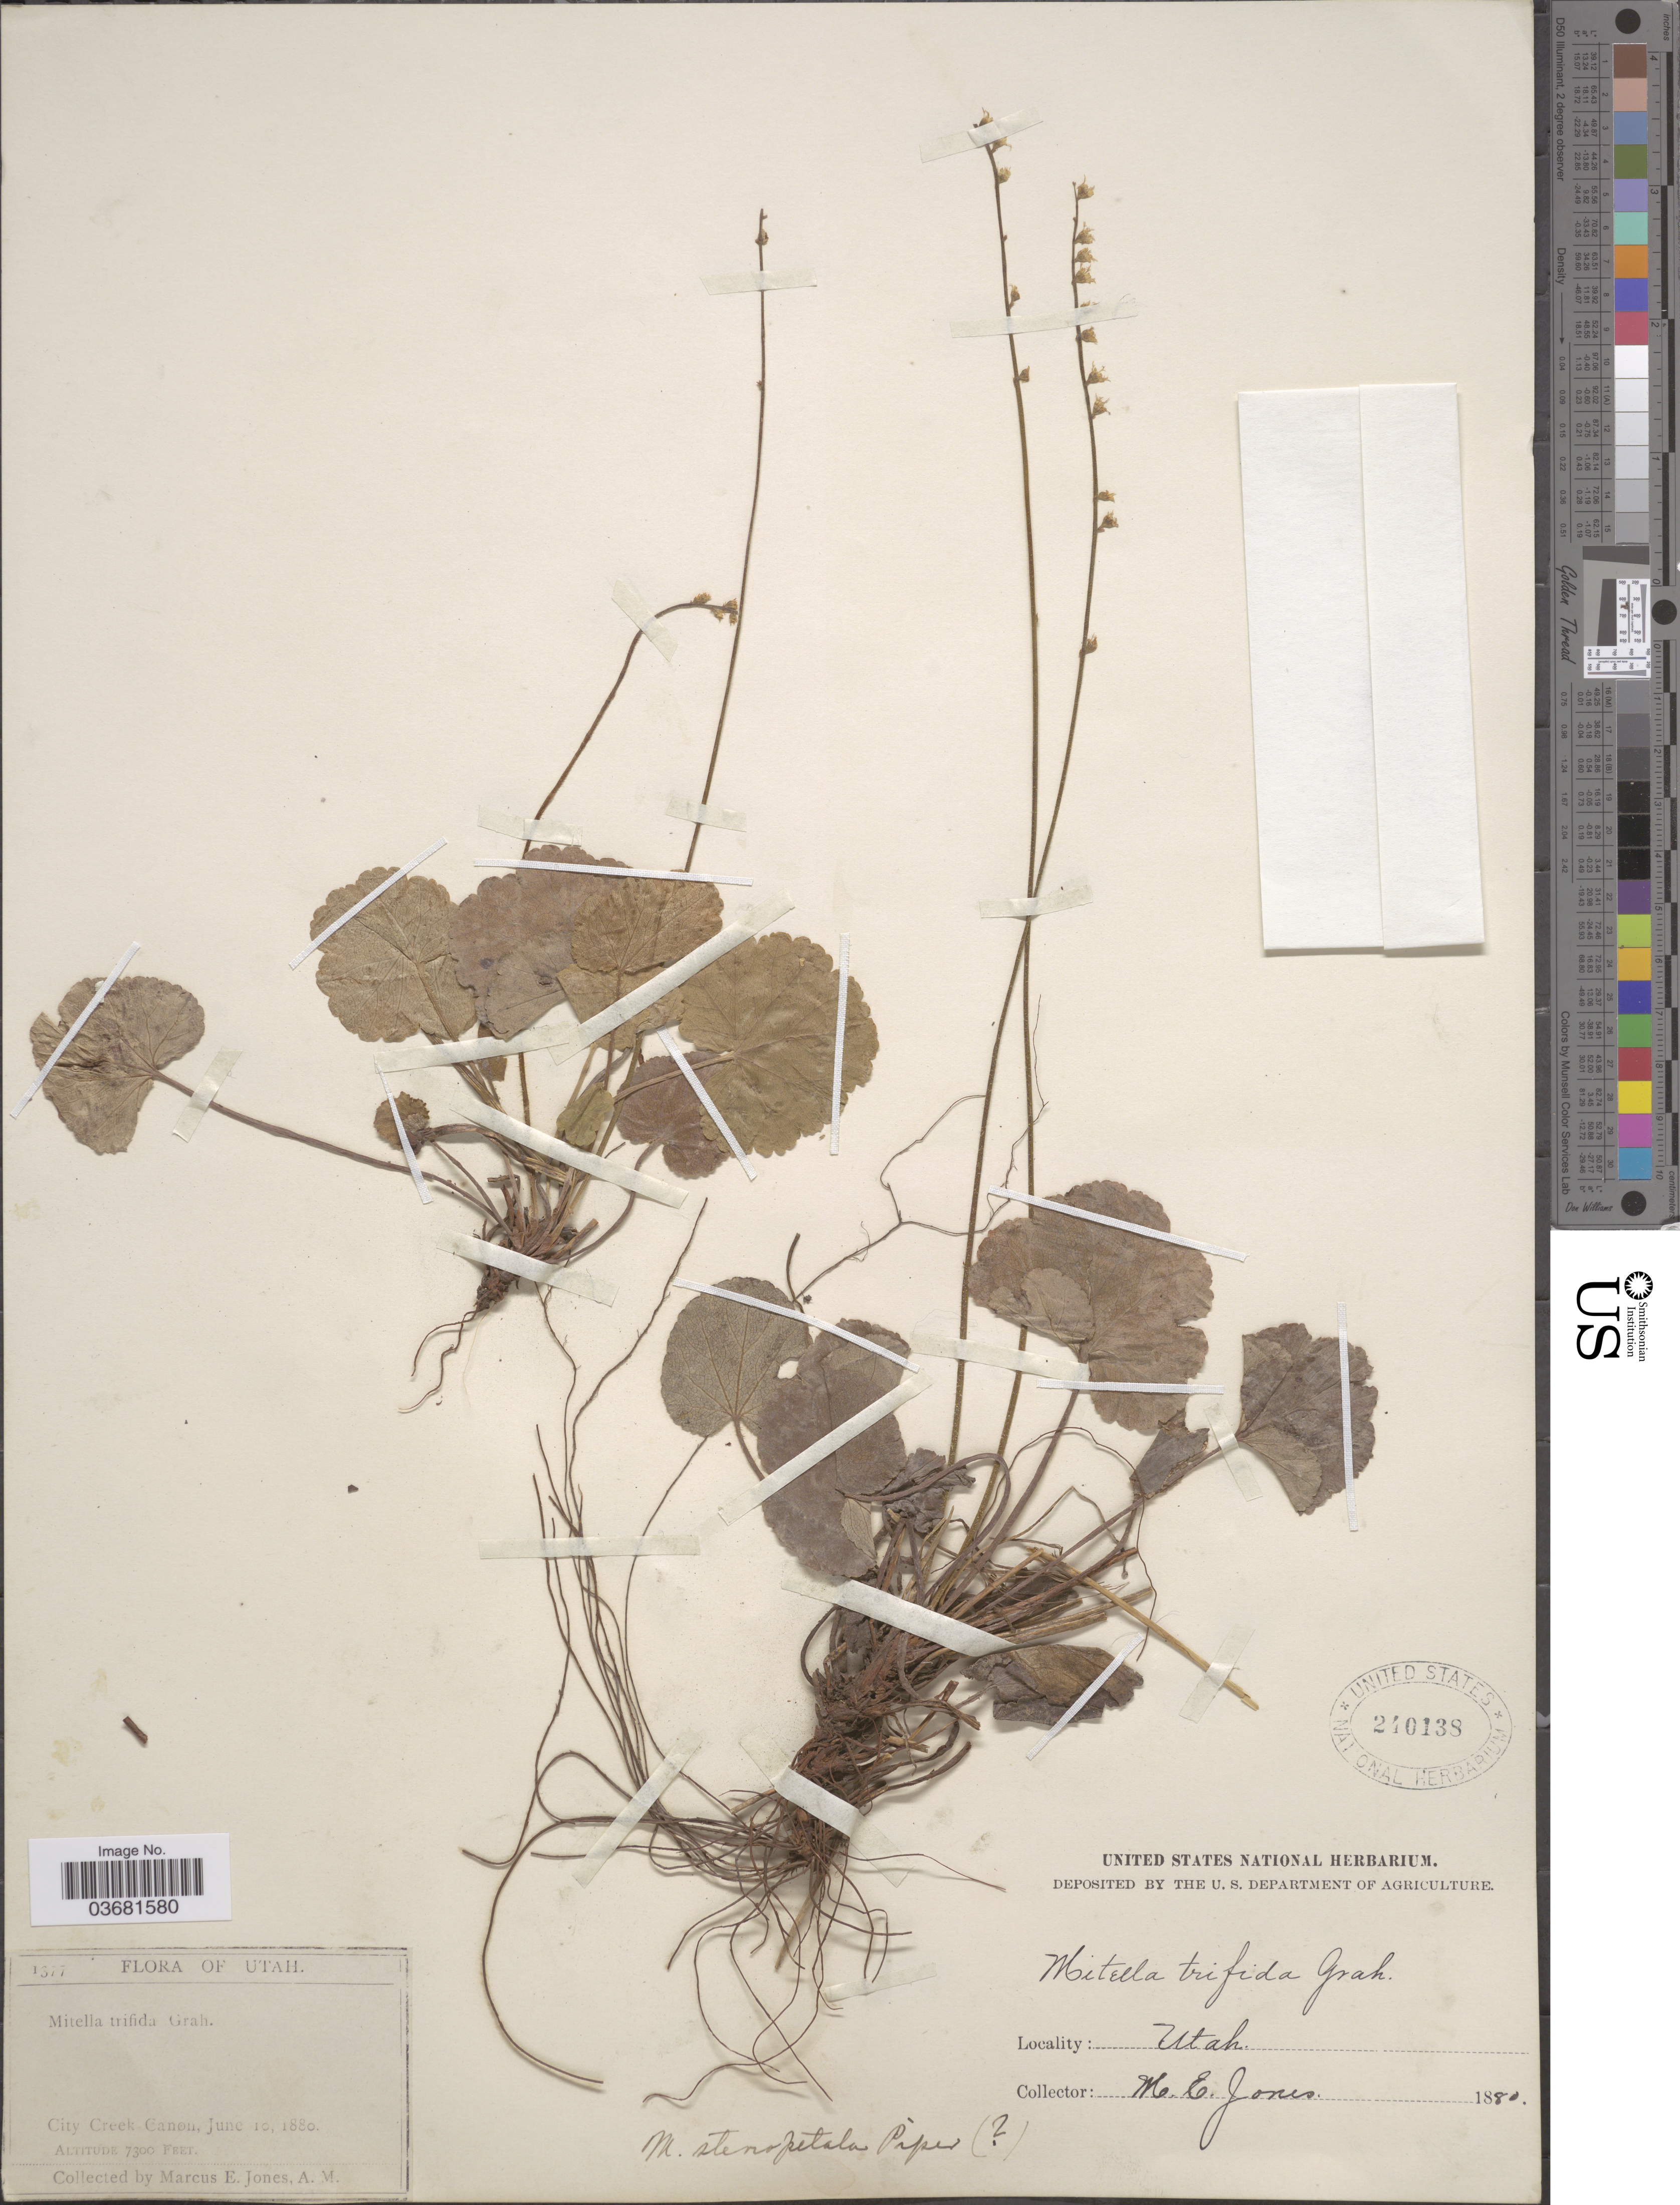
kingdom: Plantae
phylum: Tracheophyta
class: Magnoliopsida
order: Saxifragales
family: Saxifragaceae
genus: Mitella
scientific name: Mitella stenopetala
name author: Piper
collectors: M. E. Jones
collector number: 1377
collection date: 1880-06-10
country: United States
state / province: Utah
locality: City Creek Canon.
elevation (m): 2225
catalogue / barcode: US 210138